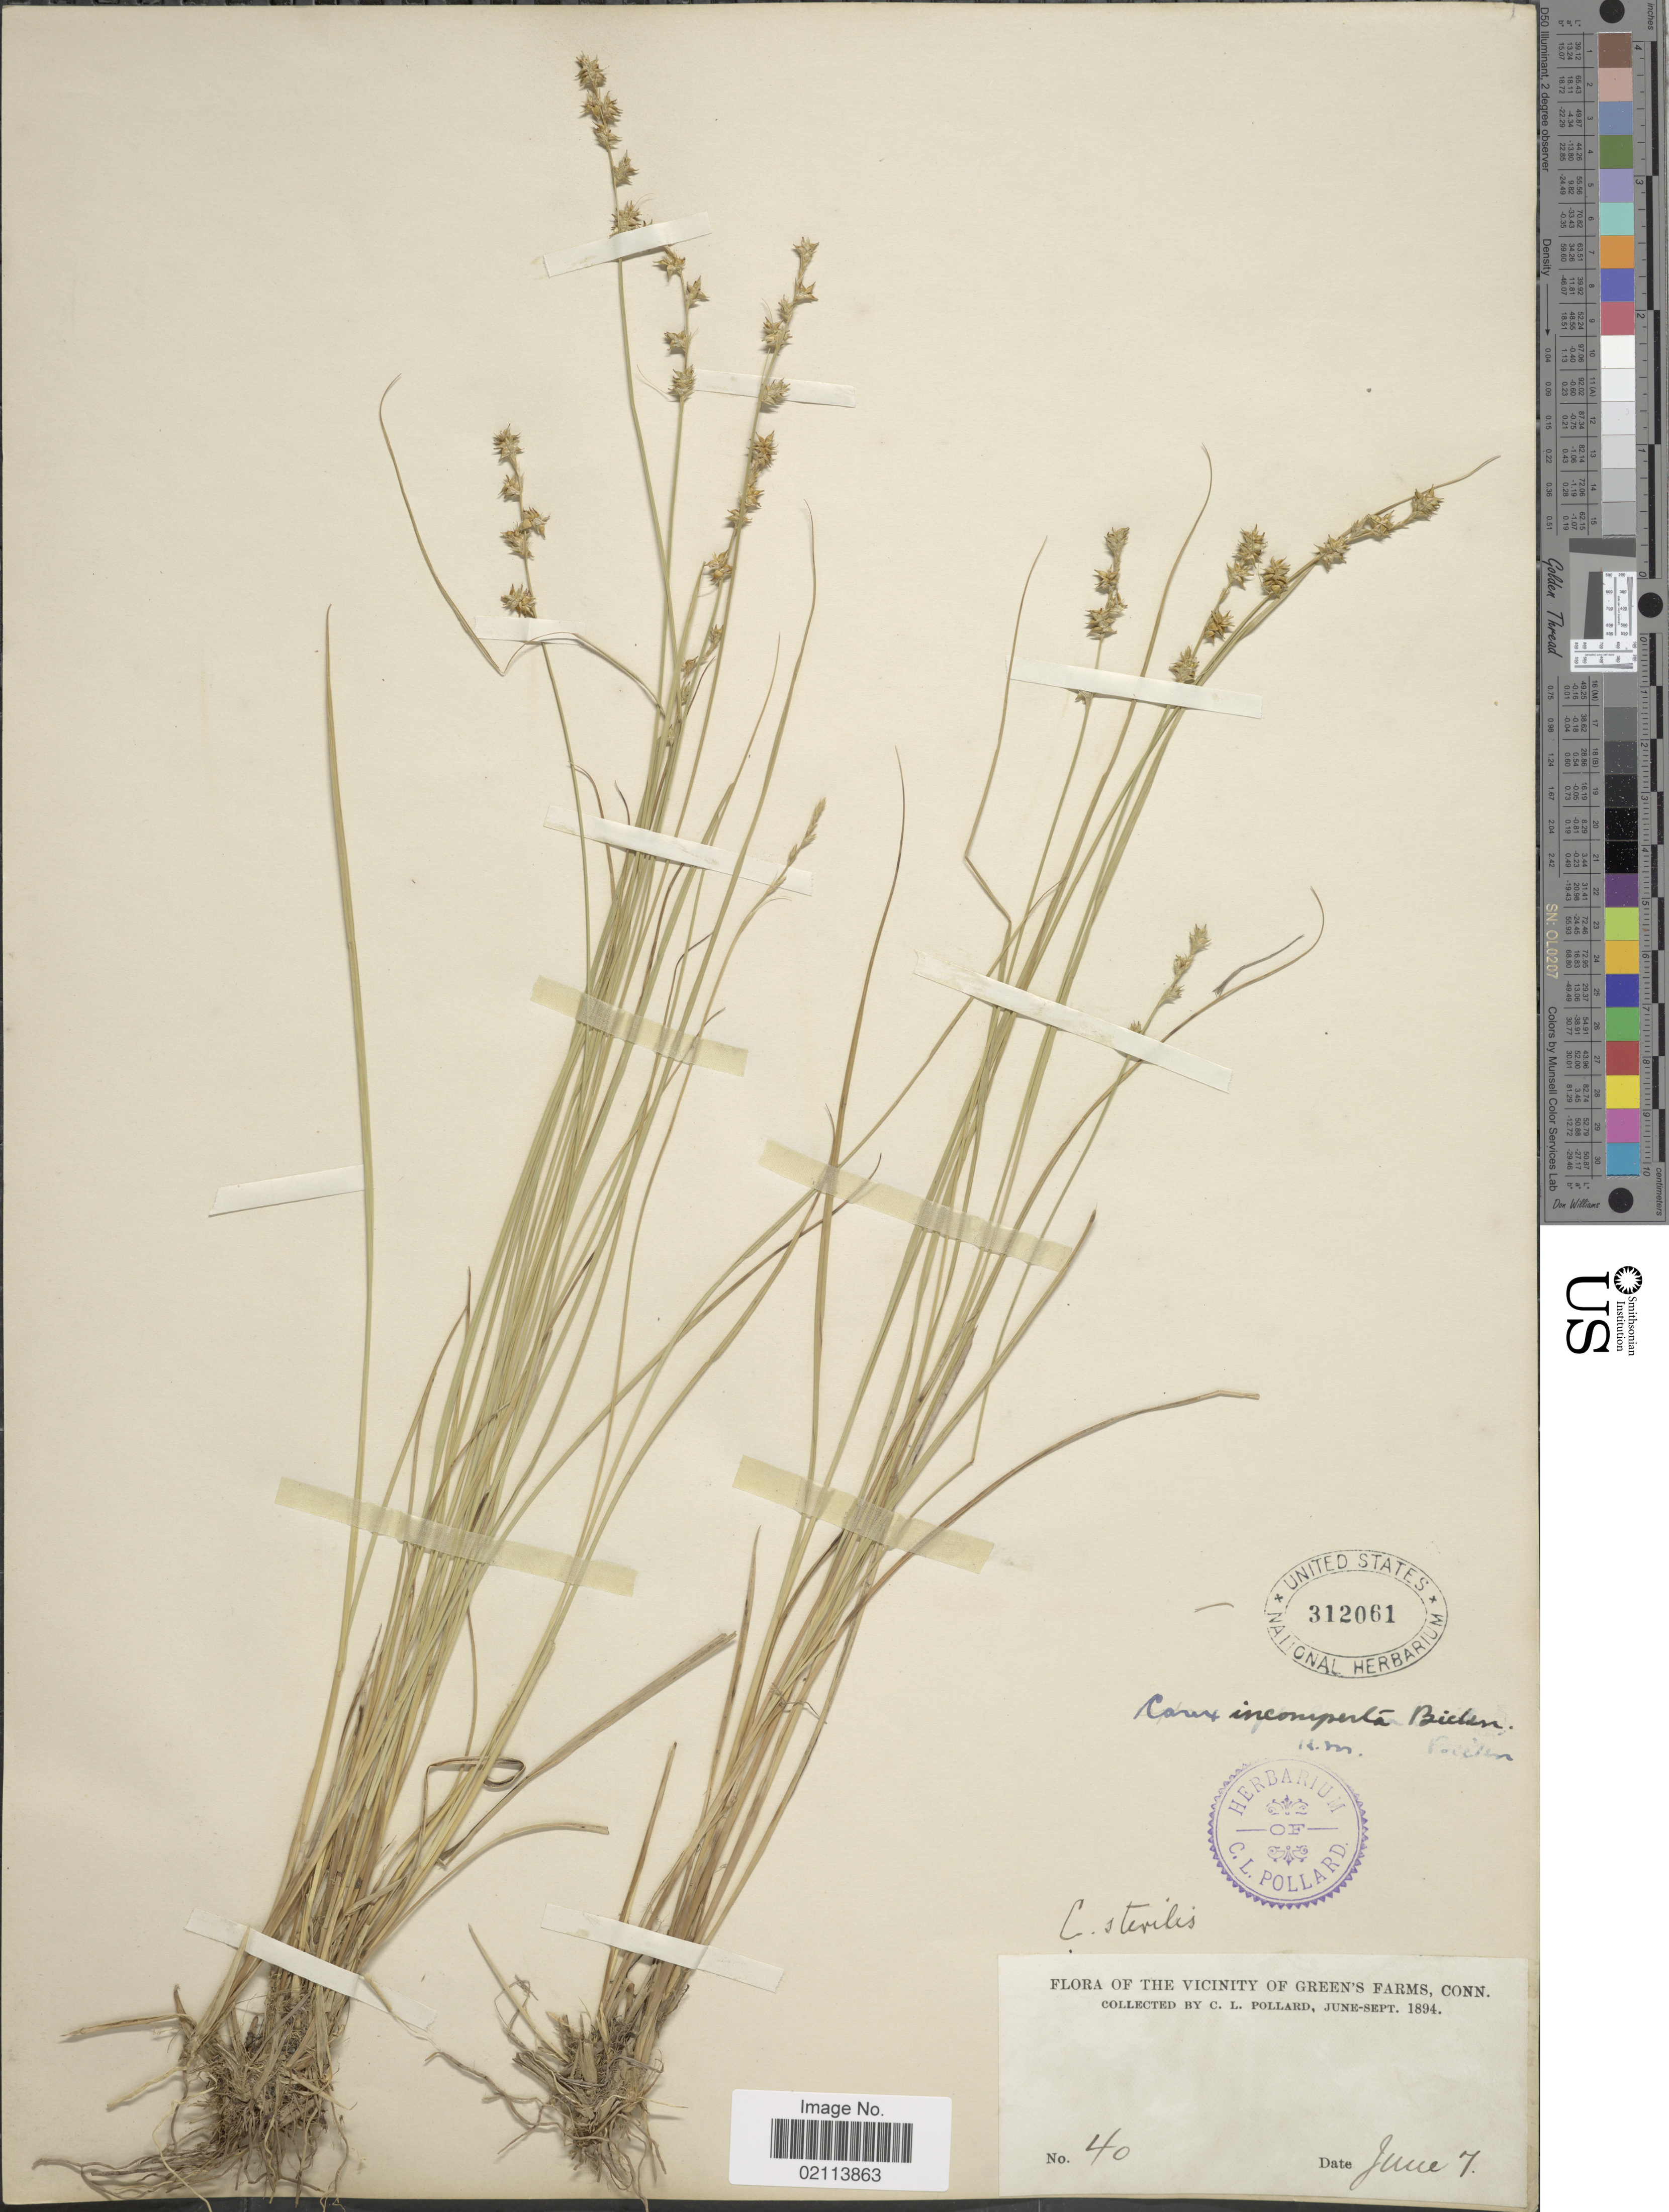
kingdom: Plantae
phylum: Tracheophyta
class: Liliopsida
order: Poales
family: Cyperaceae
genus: Carex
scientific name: Carex atlantica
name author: L.H. Bailey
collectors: C. L. Pollard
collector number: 40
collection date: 1894-06-07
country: United States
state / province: Connecticut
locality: The Vicinity of Green's Farm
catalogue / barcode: US 312061